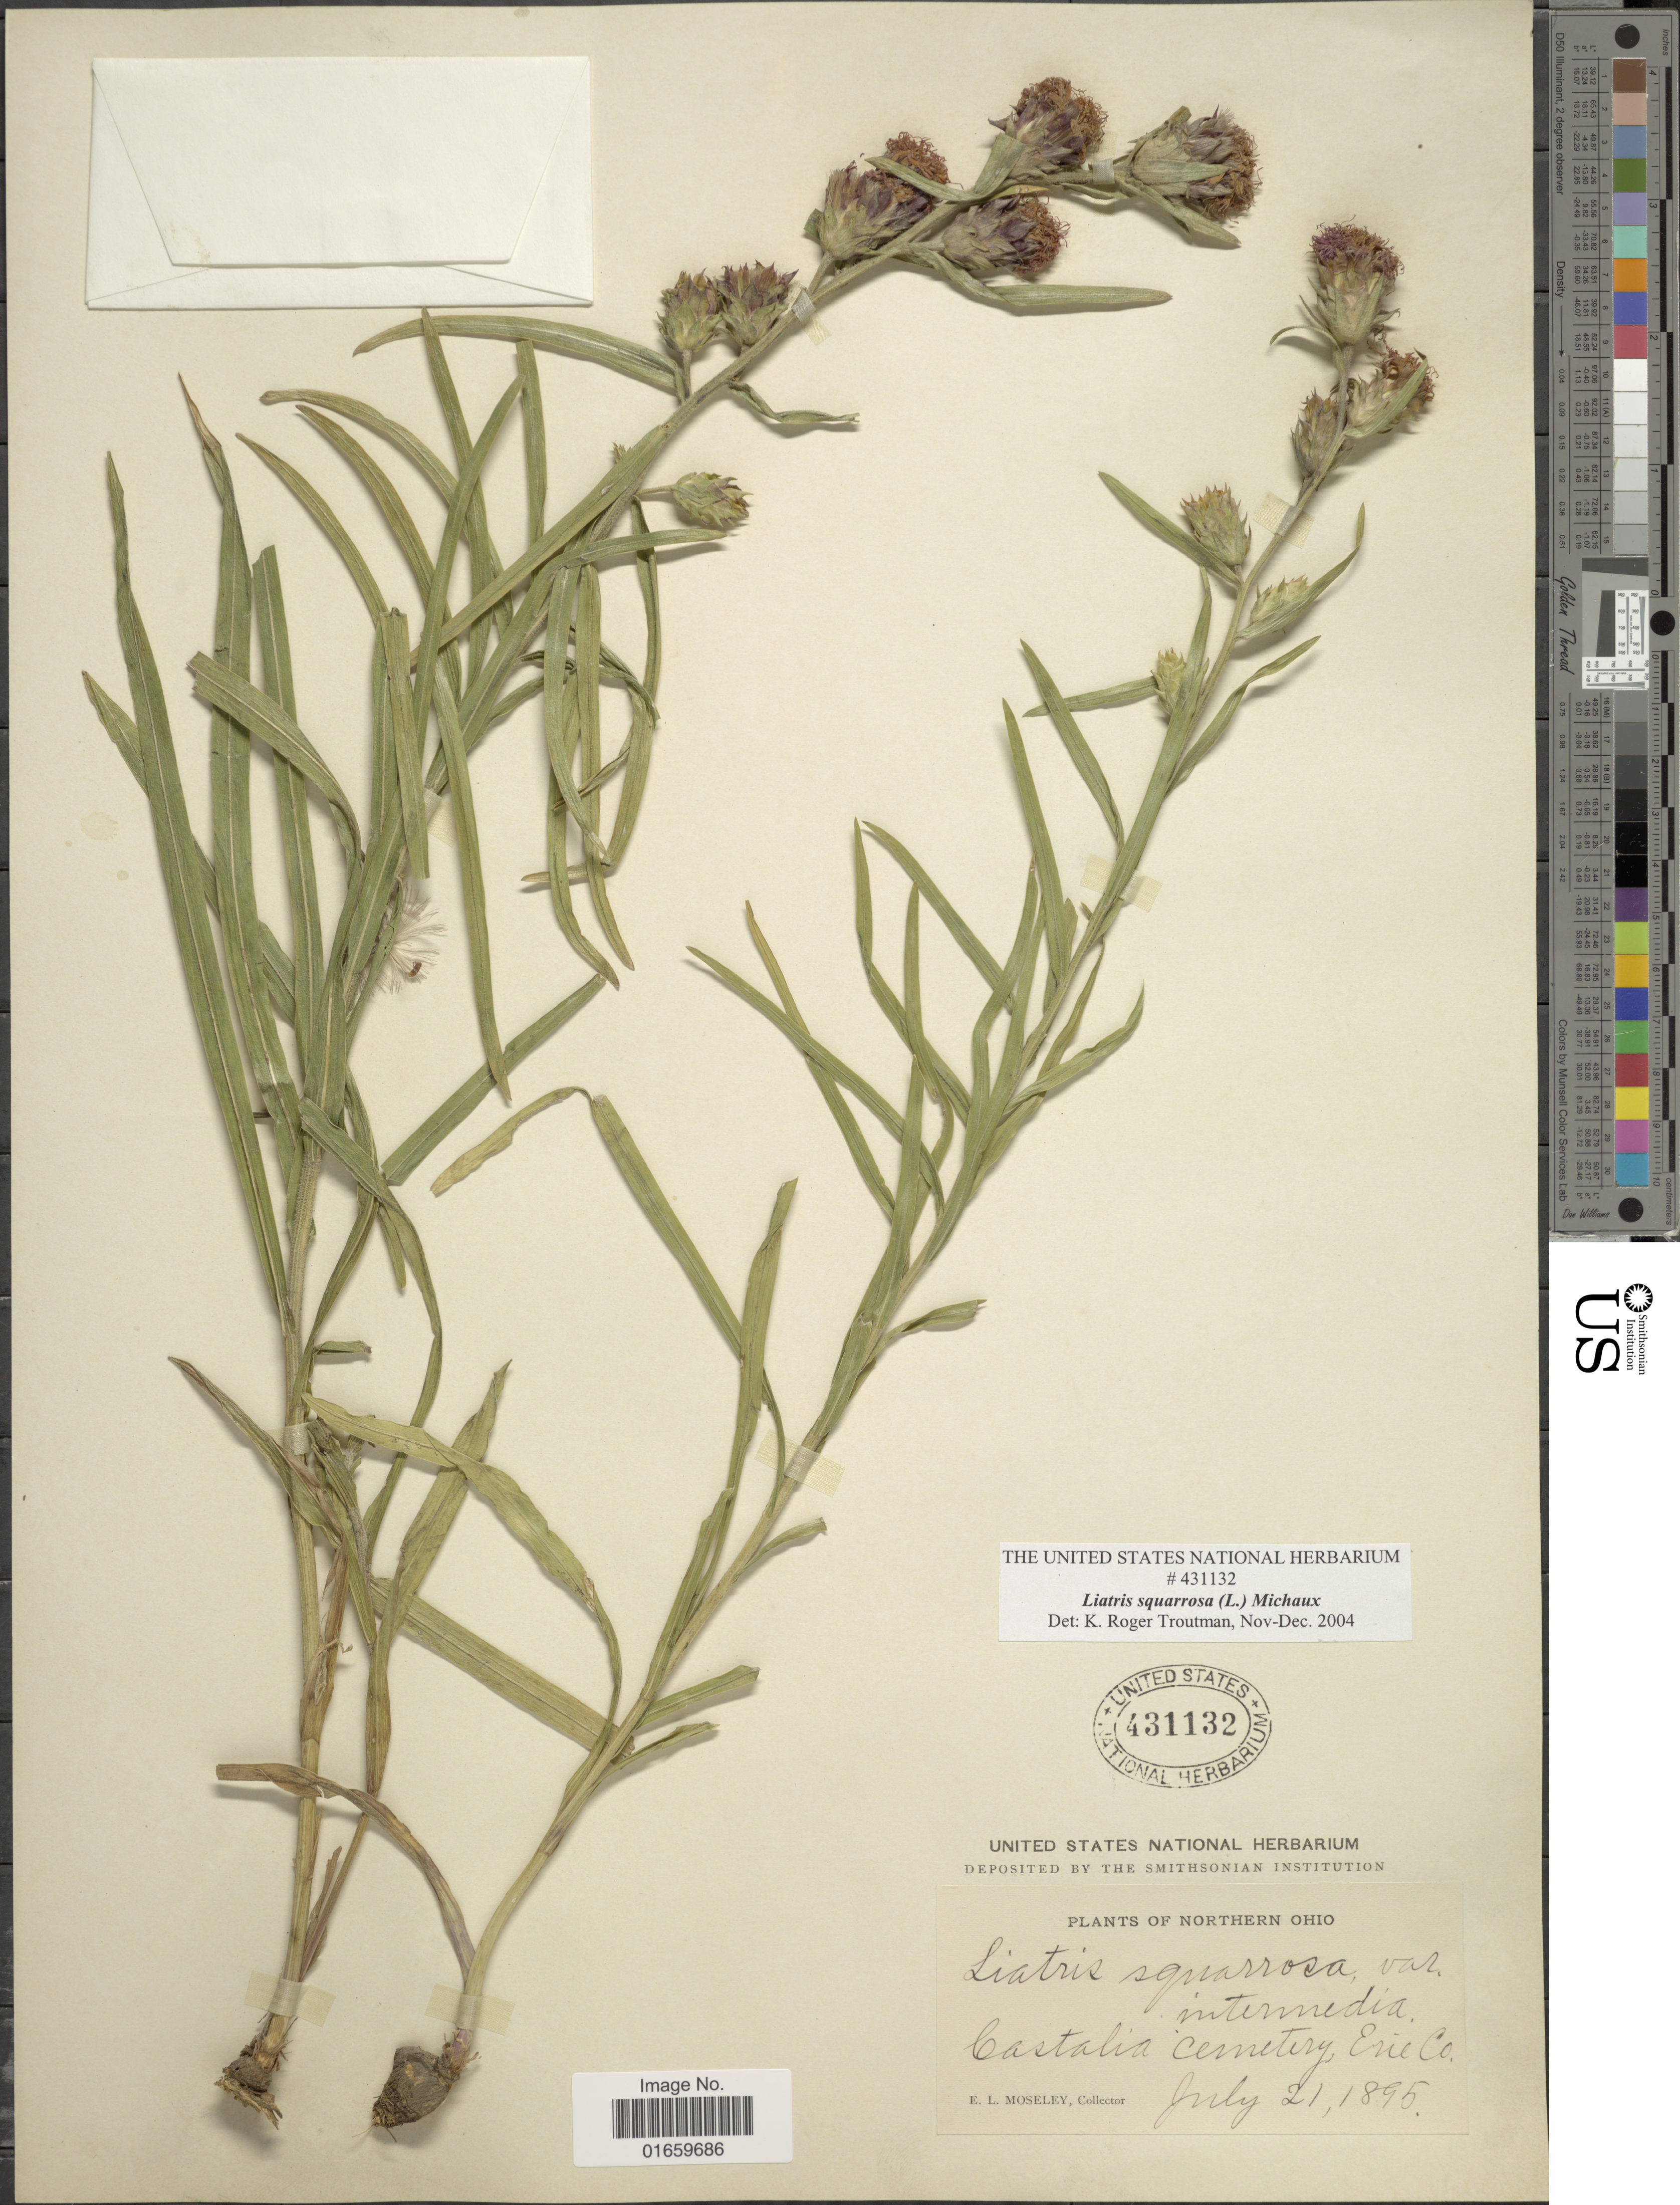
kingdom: Plantae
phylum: Tracheophyta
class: Magnoliopsida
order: Asterales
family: Asteraceae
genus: Liatris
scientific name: Liatris squarrosa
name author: (L.) Michx.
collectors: E. Moseley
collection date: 1895-07-21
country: United States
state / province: Ohio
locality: Northern Ohio, Castalia Cemetery, Erie Co.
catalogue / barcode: US 431132